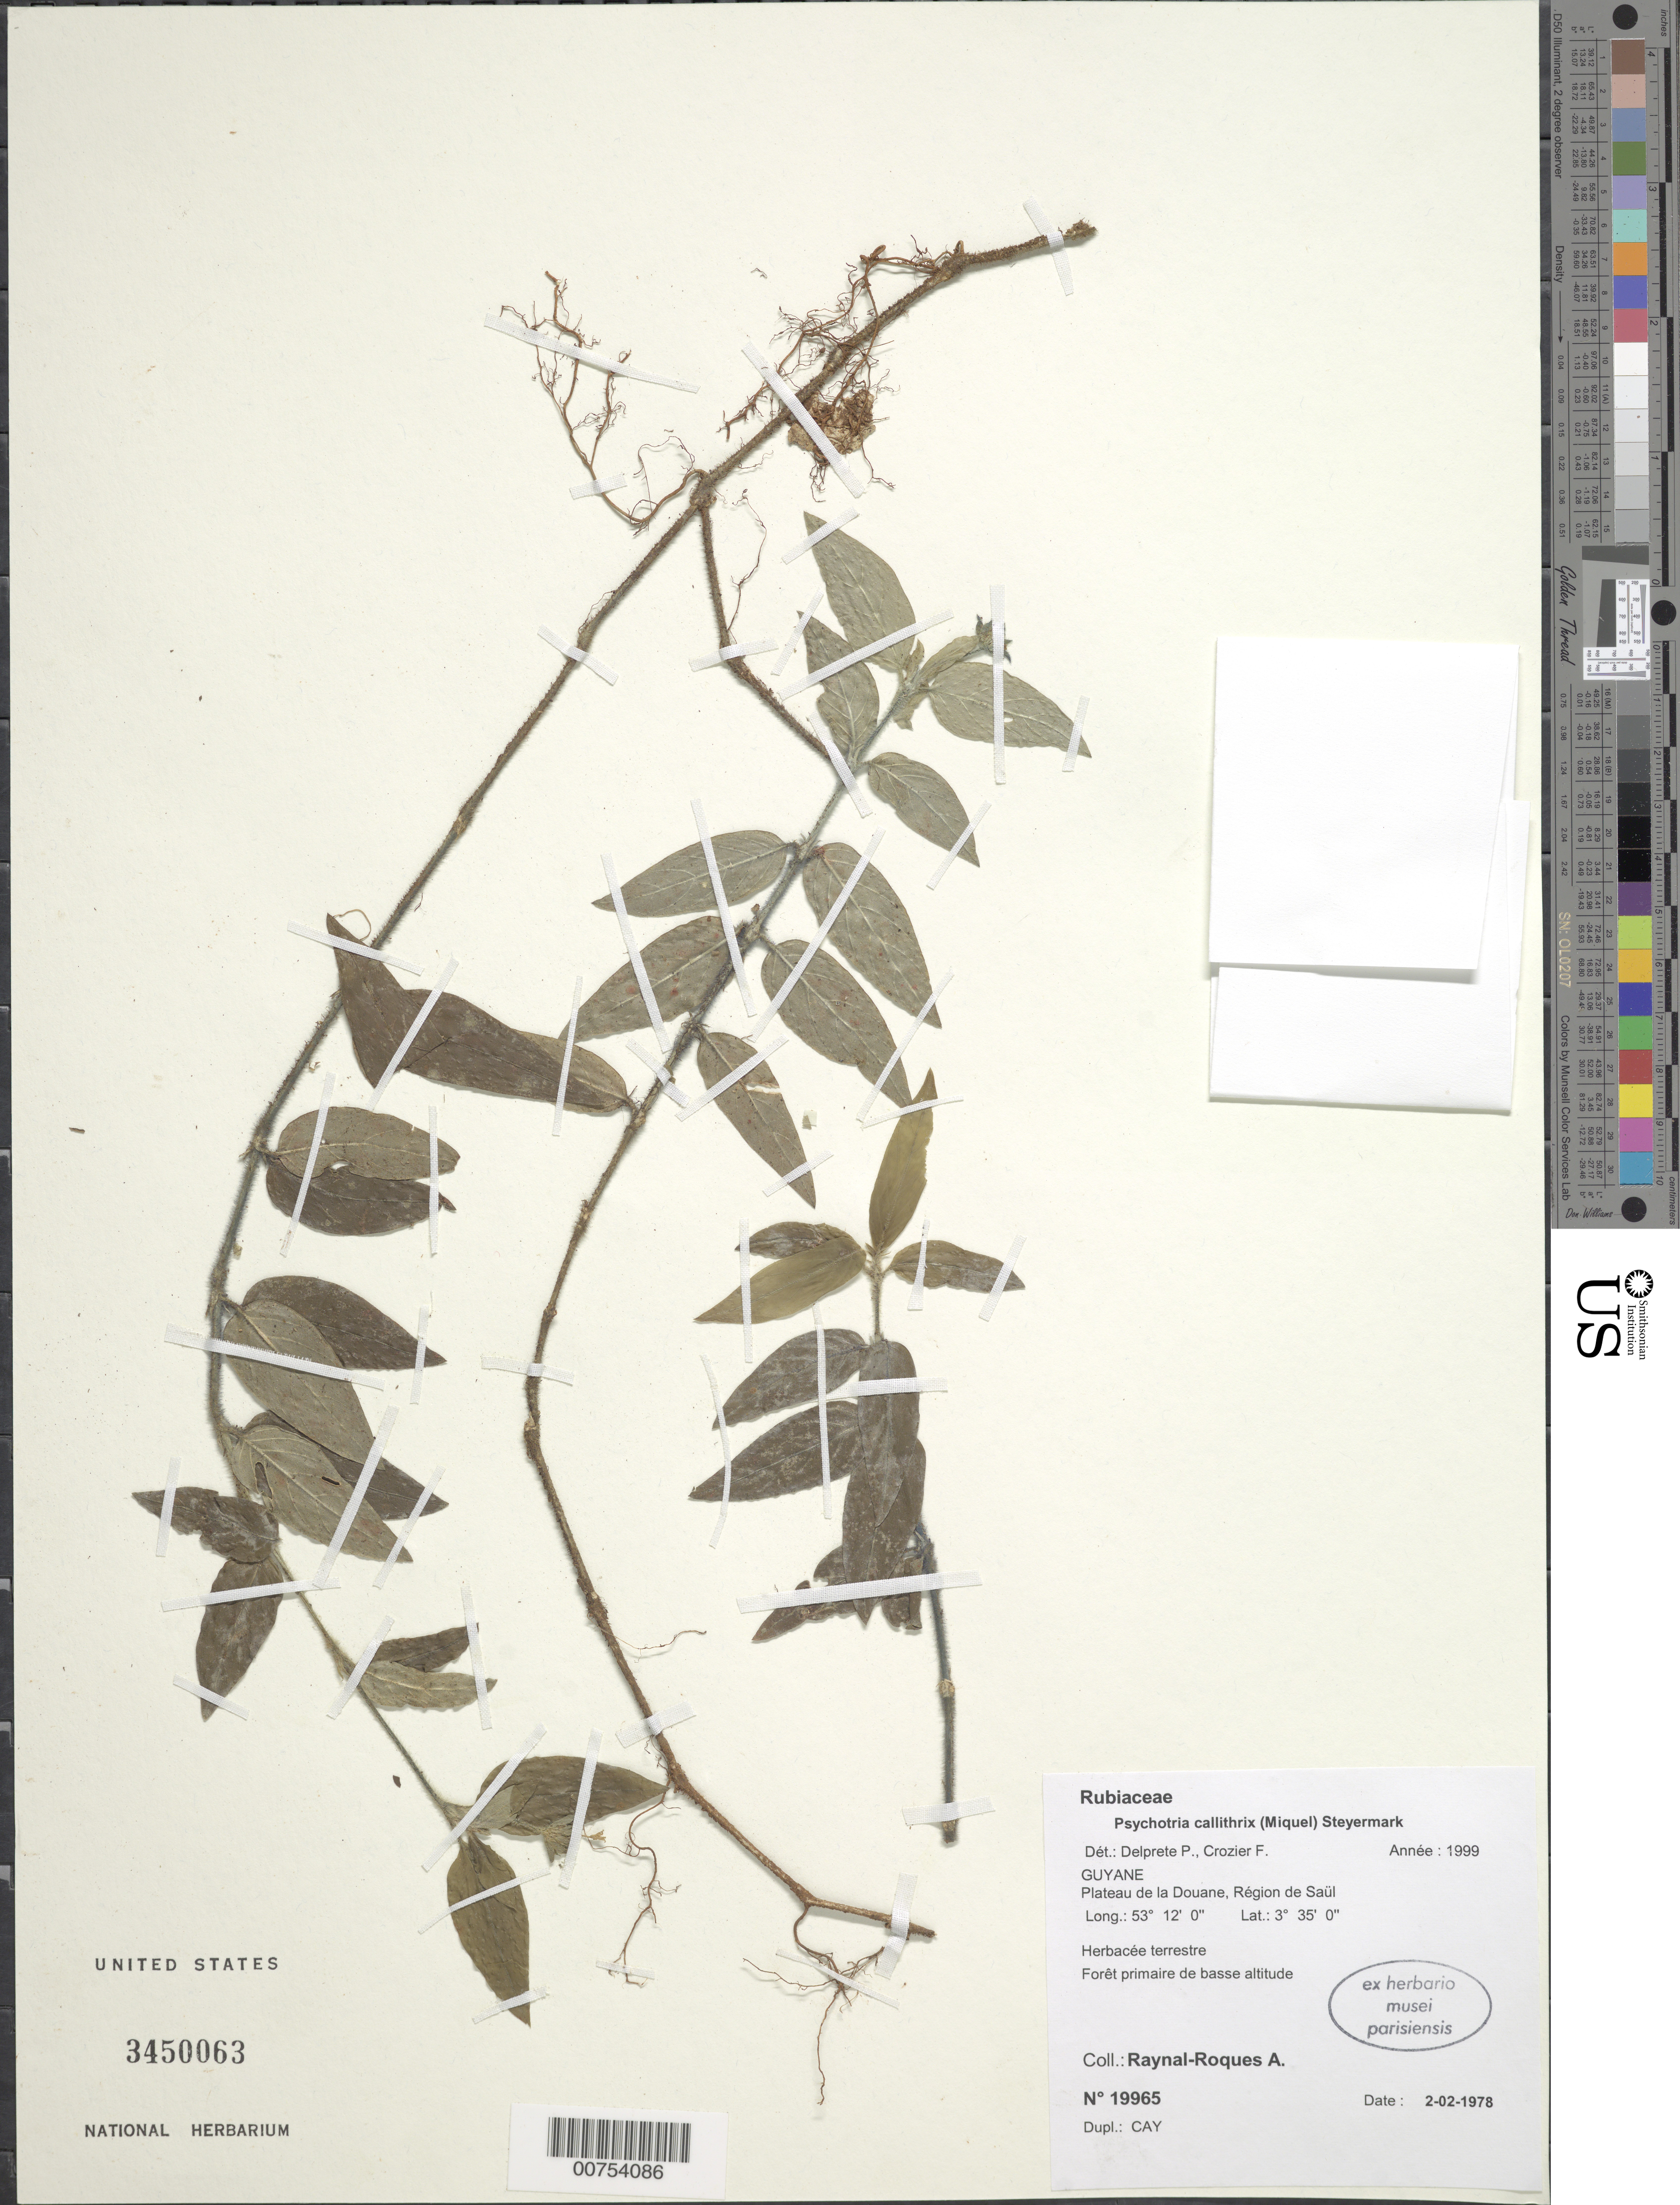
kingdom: Plantae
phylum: Tracheophyta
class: Magnoliopsida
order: Gentianales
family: Rubiaceae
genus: Palicourea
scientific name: Palicourea callithrix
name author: (Miq.) Delprete & J.H. Kirkbr.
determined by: Kirkbride, J. H., Jr.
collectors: A. M. Raynal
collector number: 19965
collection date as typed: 2-Feb-78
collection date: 1978-02-02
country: French Guiana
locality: Saül, Plateau de la Douane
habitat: Low primary forest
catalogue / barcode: US 3450063